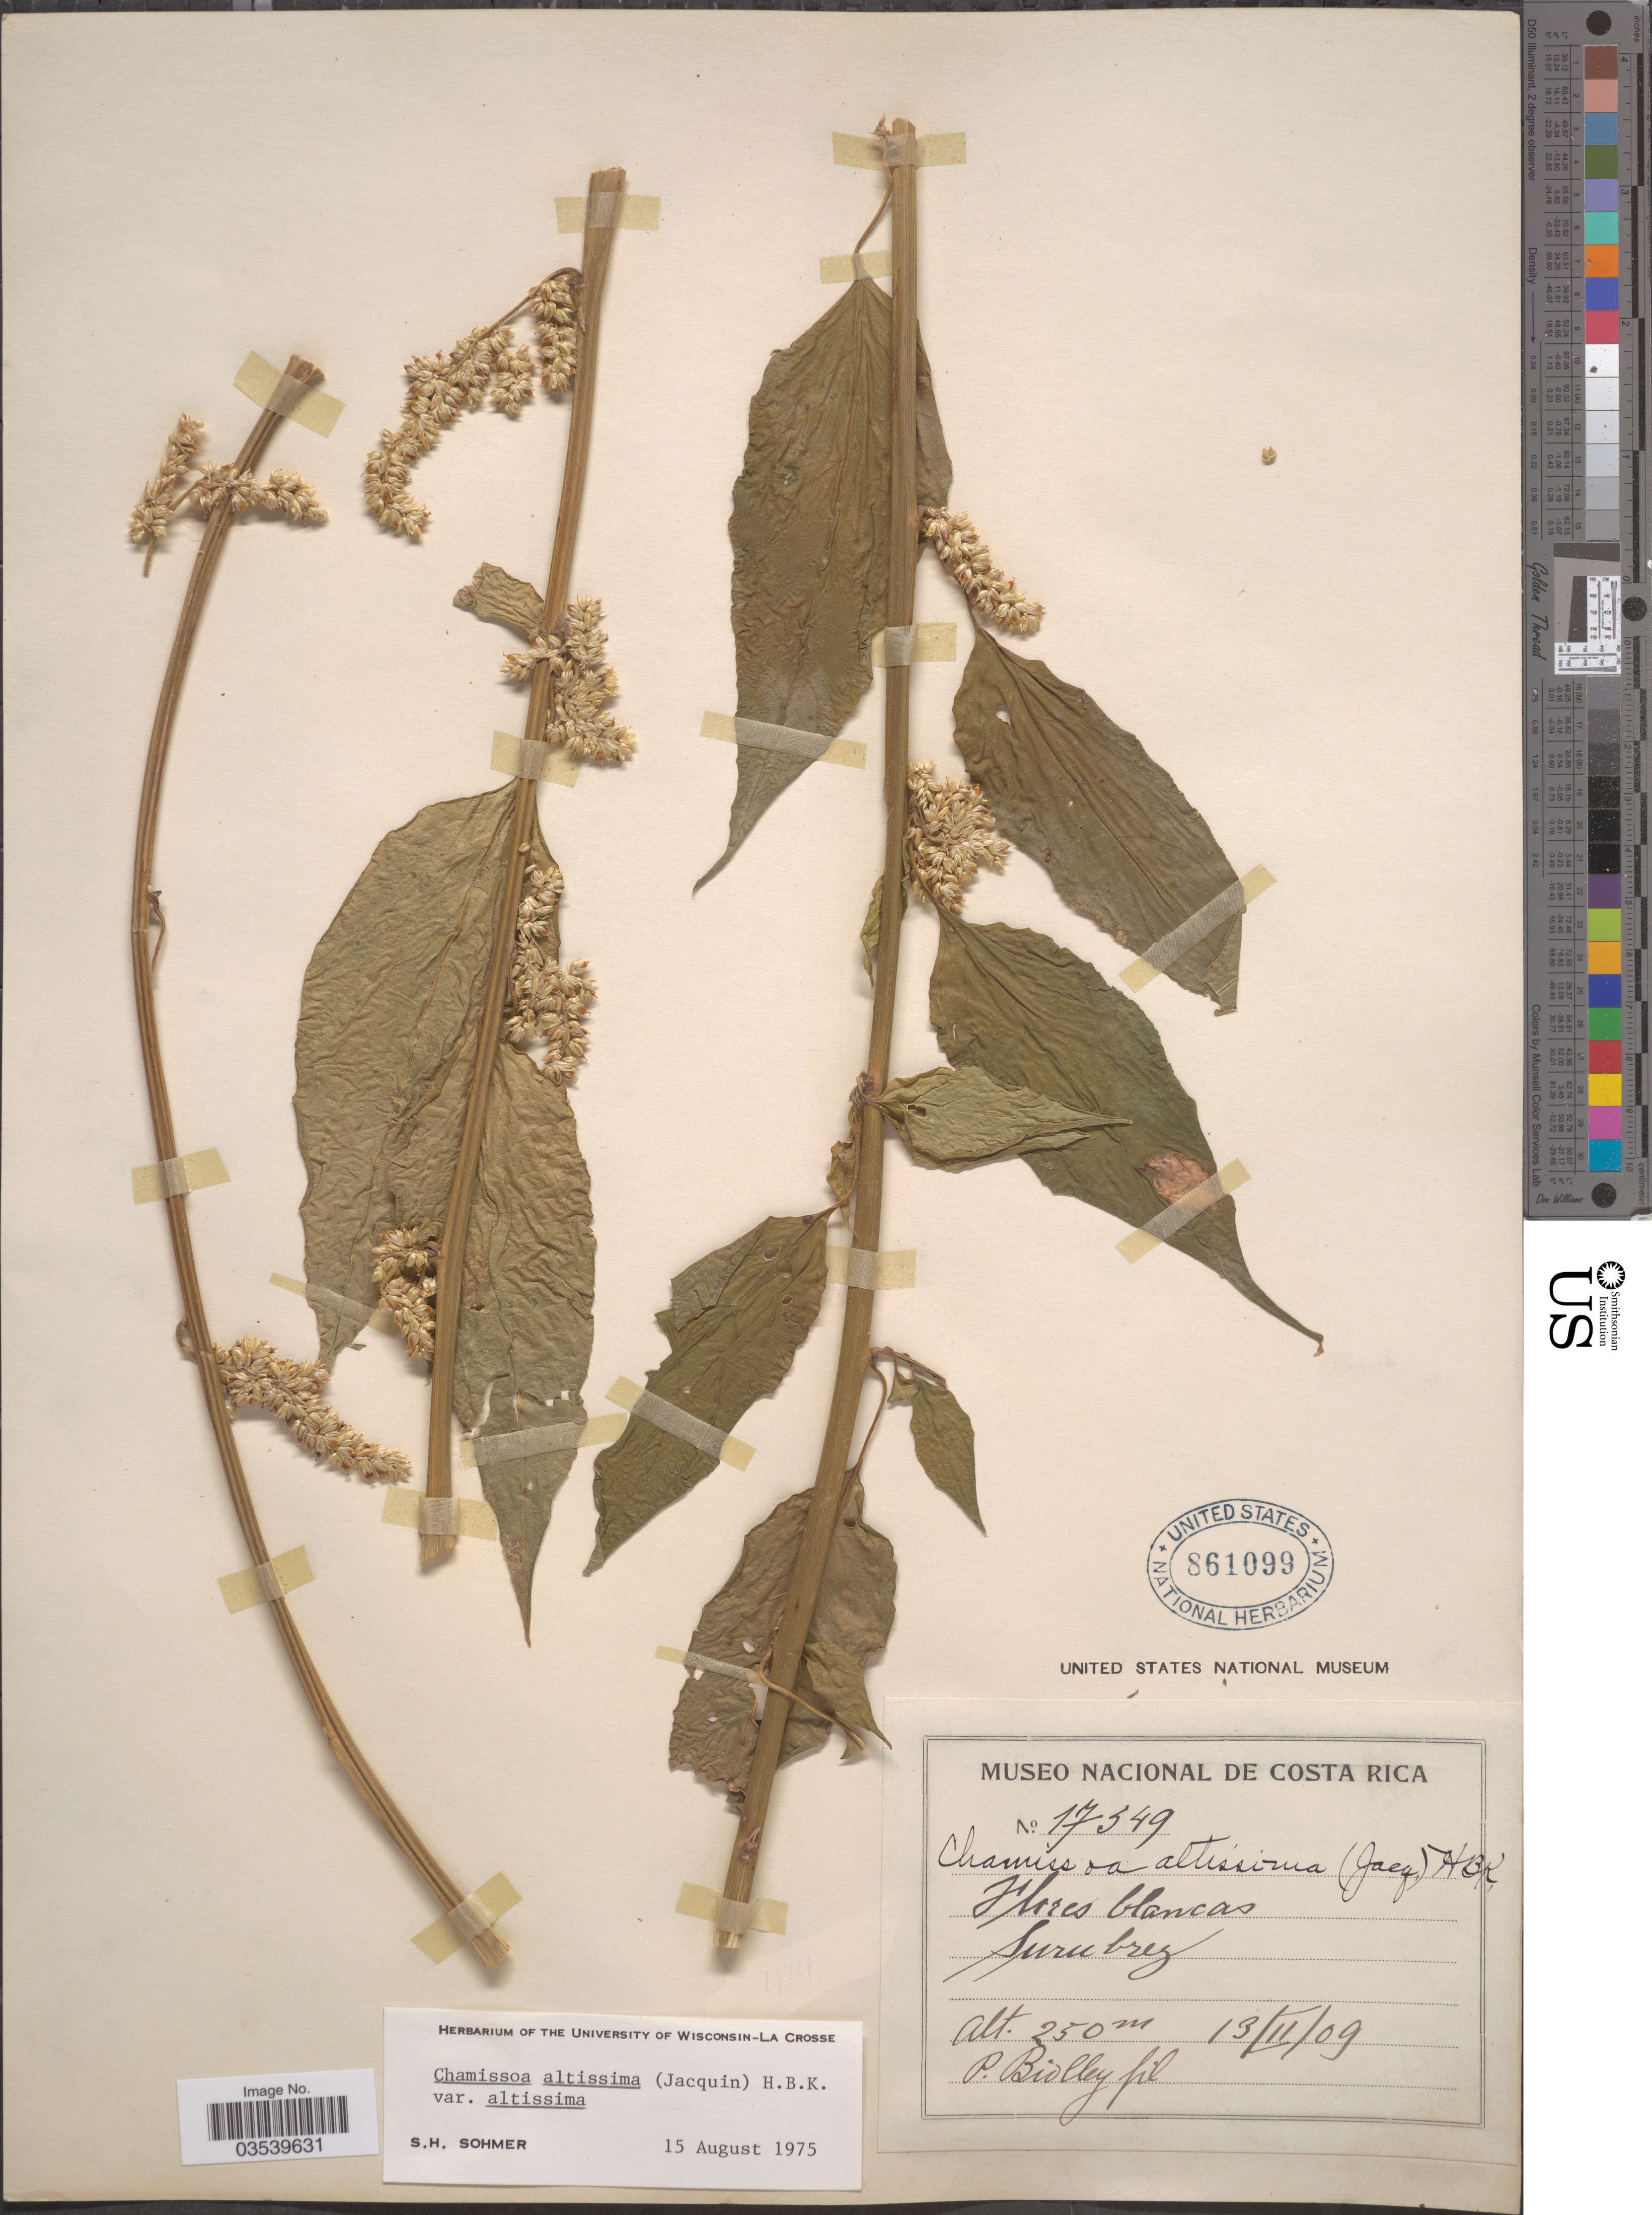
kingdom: Plantae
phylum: Tracheophyta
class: Magnoliopsida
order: Caryophyllales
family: Amaranthaceae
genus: Chamissoa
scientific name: Chamissoa altissima var. altissima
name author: (Jacq.) Kunth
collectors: P. Biolley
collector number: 17549*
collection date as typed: Transcribed d/m/y: 13/2/9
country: Costa Rica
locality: Surubres.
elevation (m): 250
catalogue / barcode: US 861099